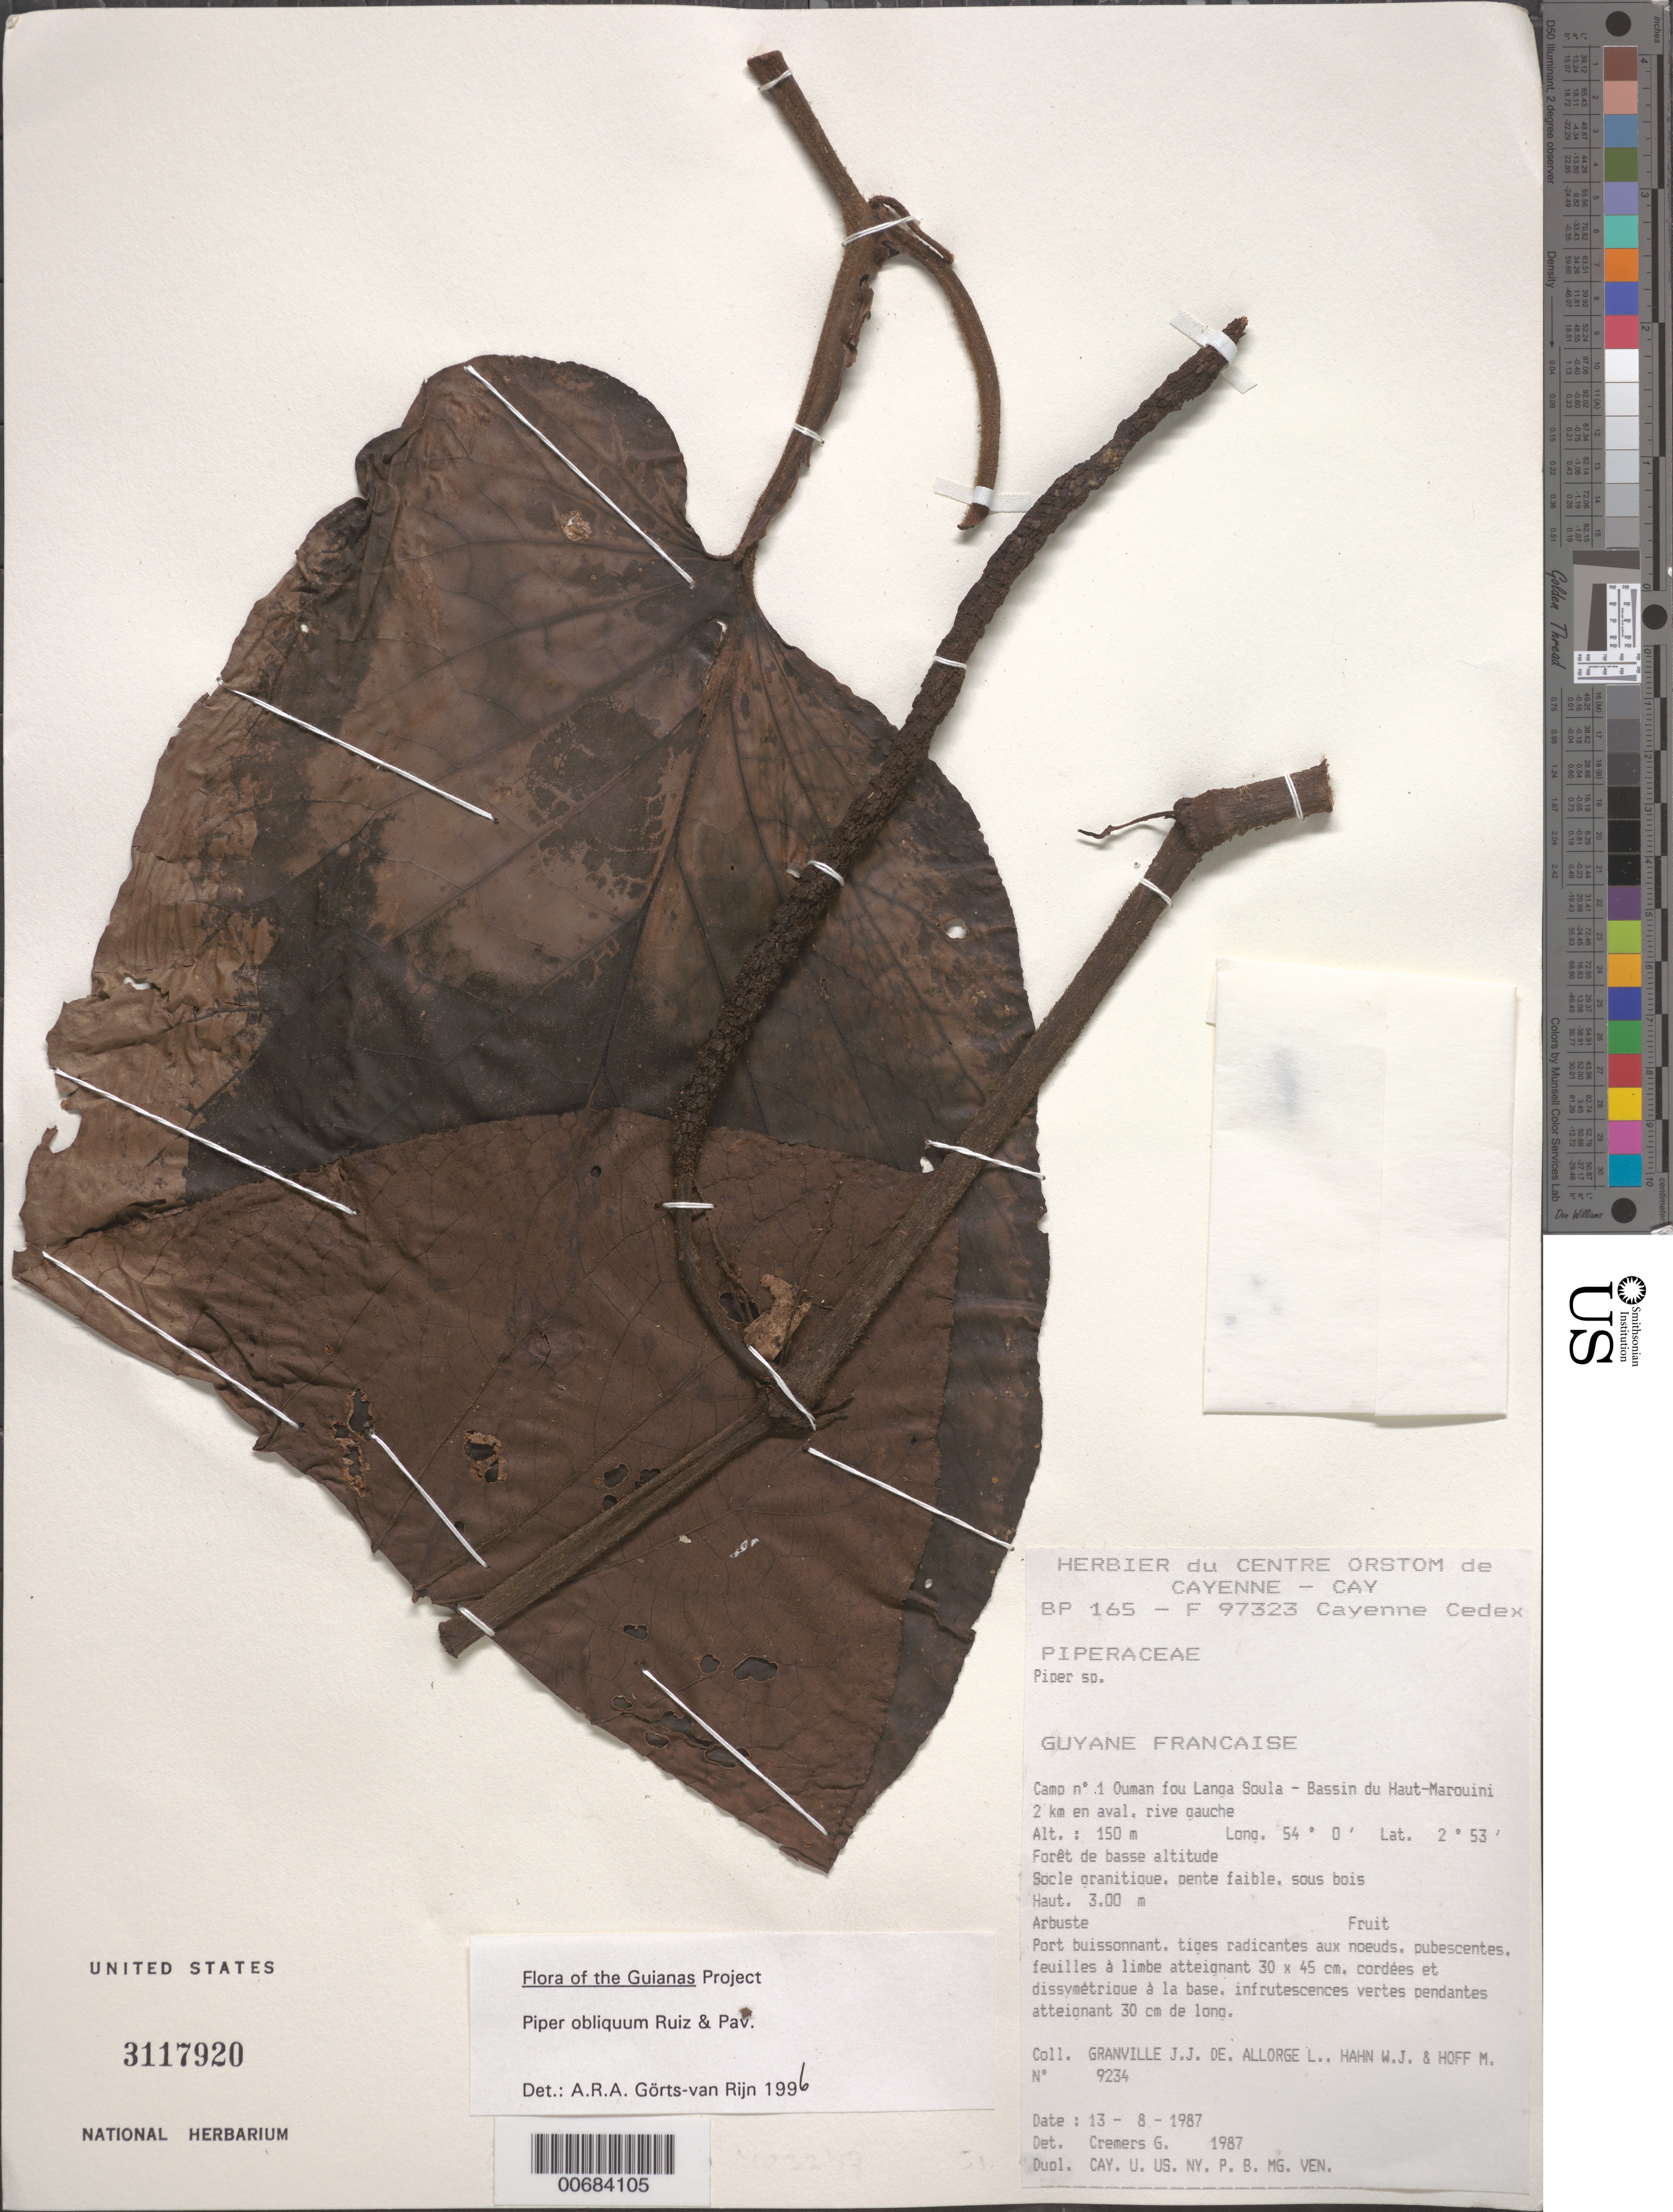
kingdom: Plantae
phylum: Tracheophyta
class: Magnoliopsida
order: Piperales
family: Piperaceae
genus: Piper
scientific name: Piper obliquum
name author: Ruiz & Pav.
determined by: Görts-van Rijn, A. R. A.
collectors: J.-J. de Granville, L. Allorge, W. J. Hahn & M. Hoff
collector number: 9234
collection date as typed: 13-Aug-87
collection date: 1987-08-13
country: French Guiana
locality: Camp #1, Ouman fou Langa Soula, Bassin du Haut-Marouini. 2 km en aval. Rive gauche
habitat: Forêt de basse altitude. Socle granitique, pente faible, sous bois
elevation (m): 150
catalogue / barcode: US 3117920